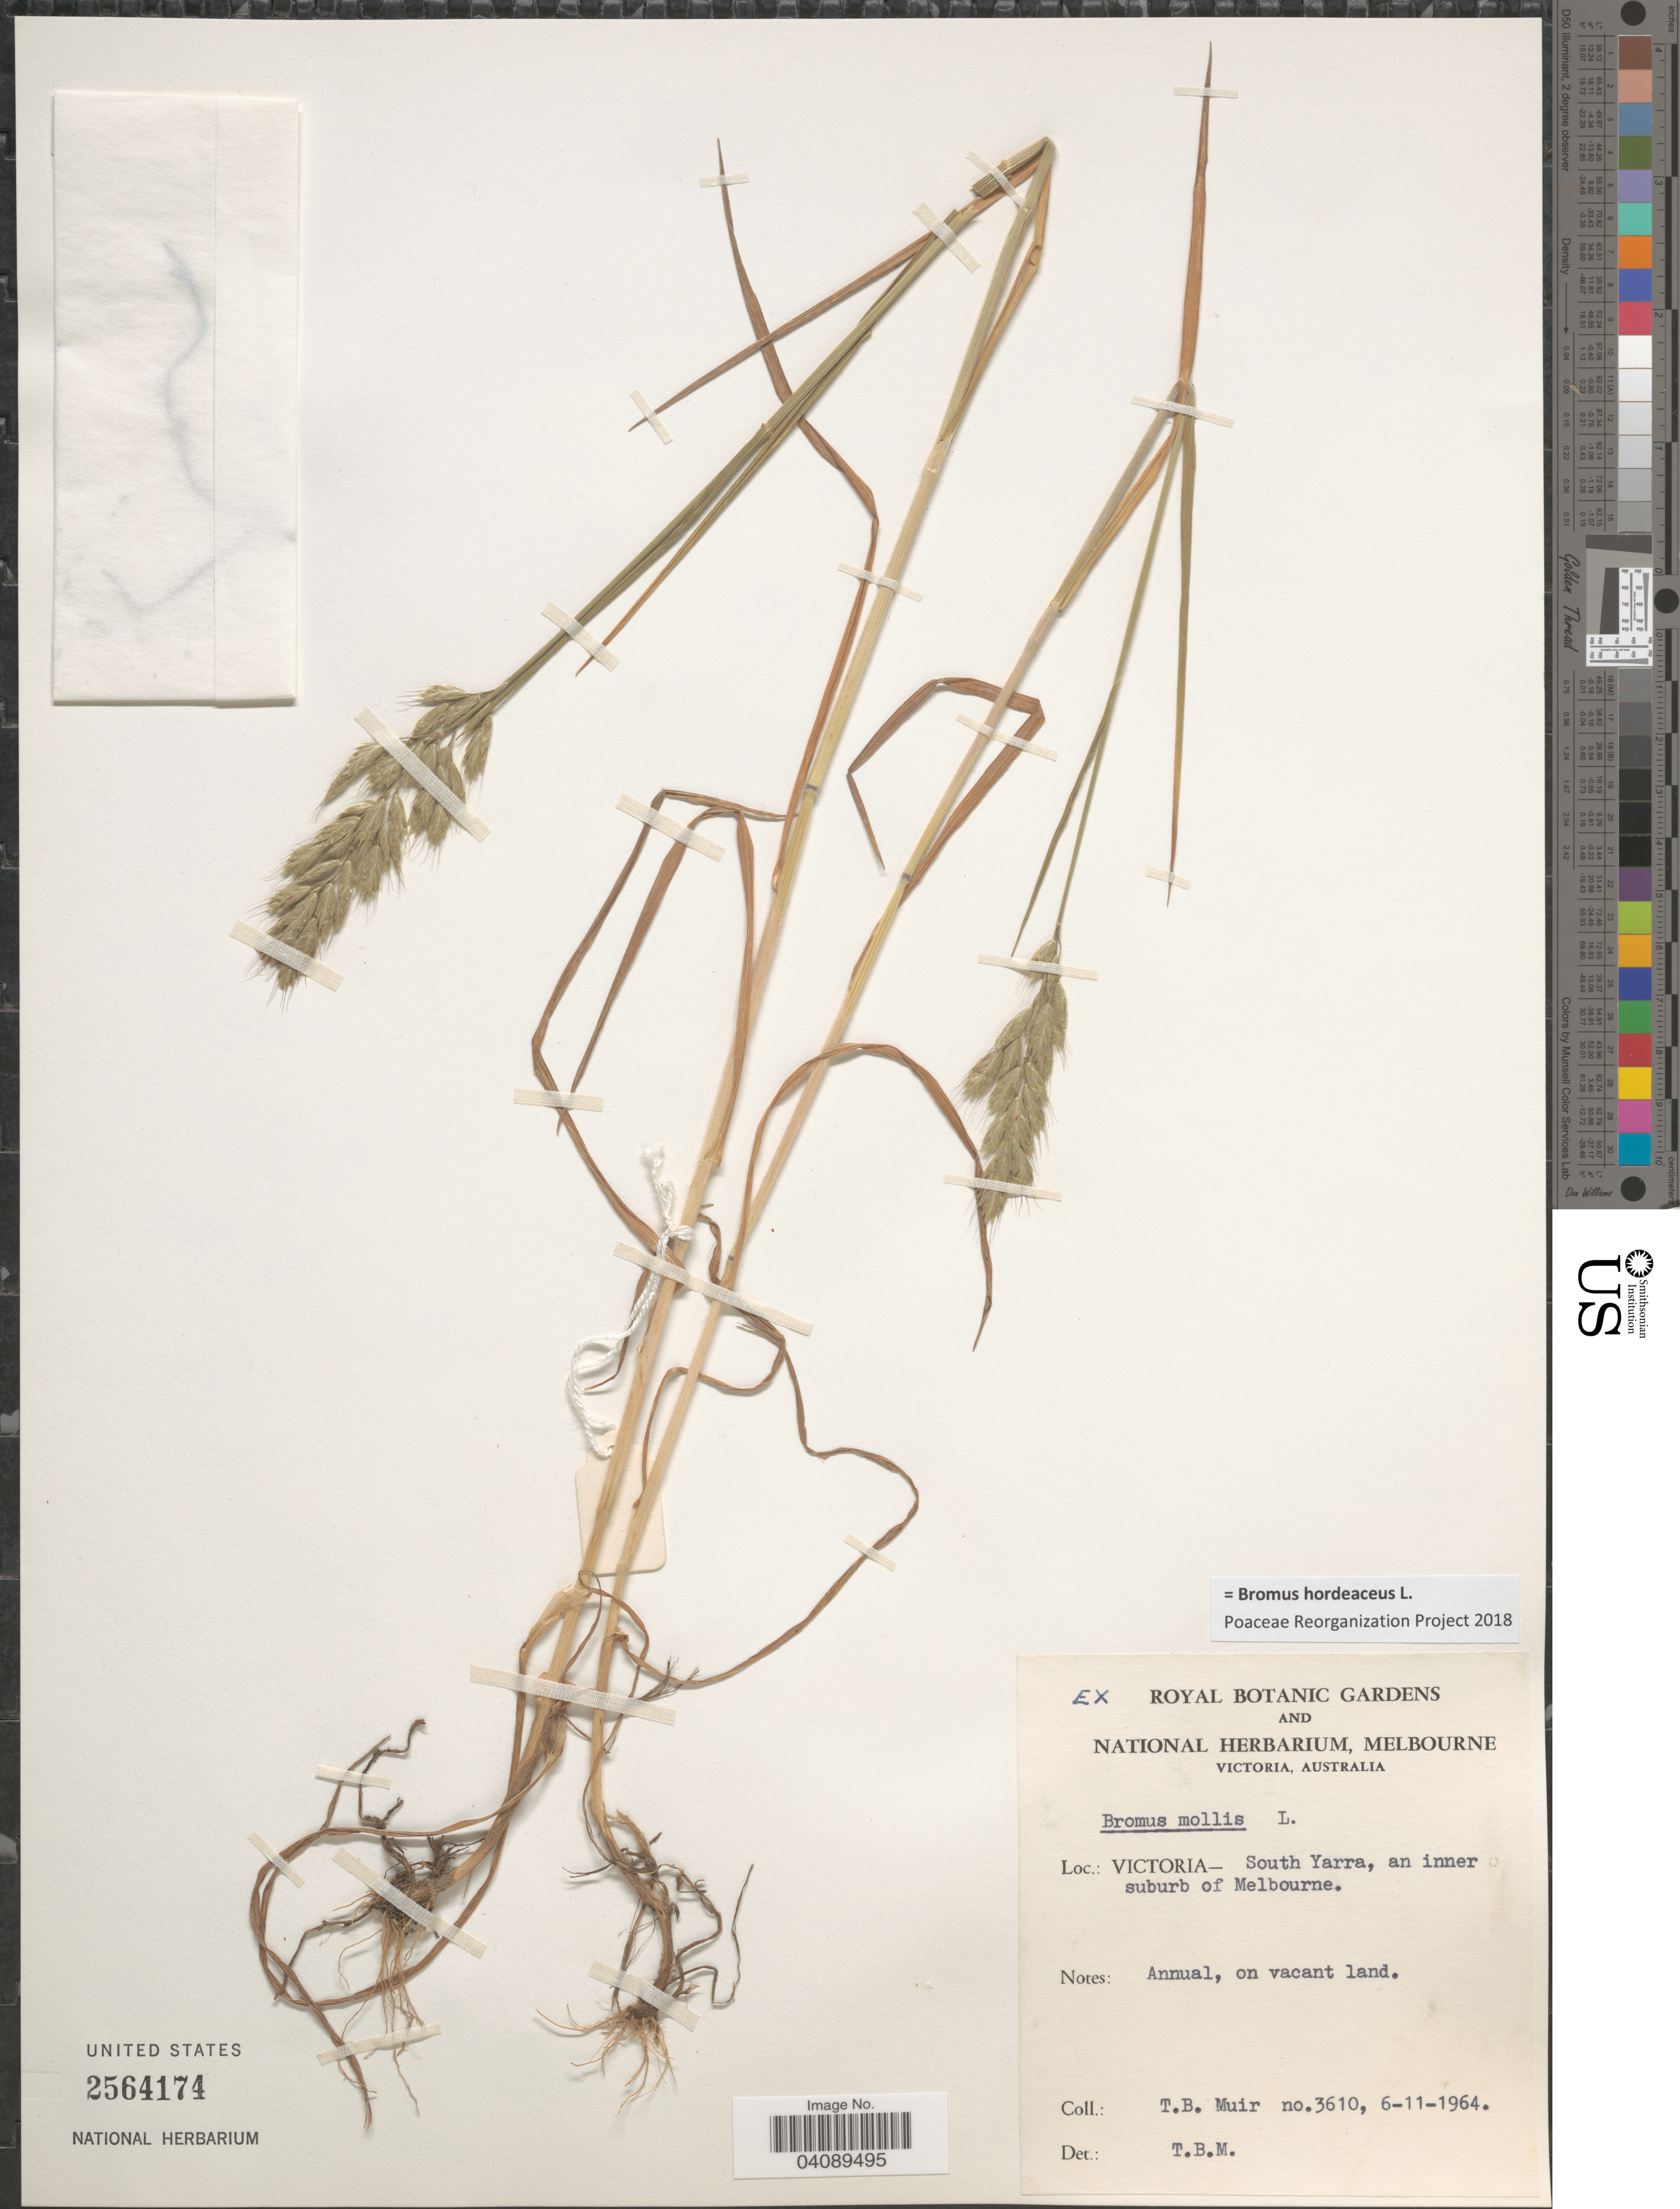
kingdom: Plantae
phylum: Tracheophyta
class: Liliopsida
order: Poales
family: Poaceae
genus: Bromus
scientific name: Bromus hordeaceus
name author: L.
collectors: T. Muir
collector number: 3610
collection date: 1964-11-06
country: Australia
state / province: Victoria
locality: Victoria - South Yarra, an inner suburb of Melbourne.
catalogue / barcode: US 2564174